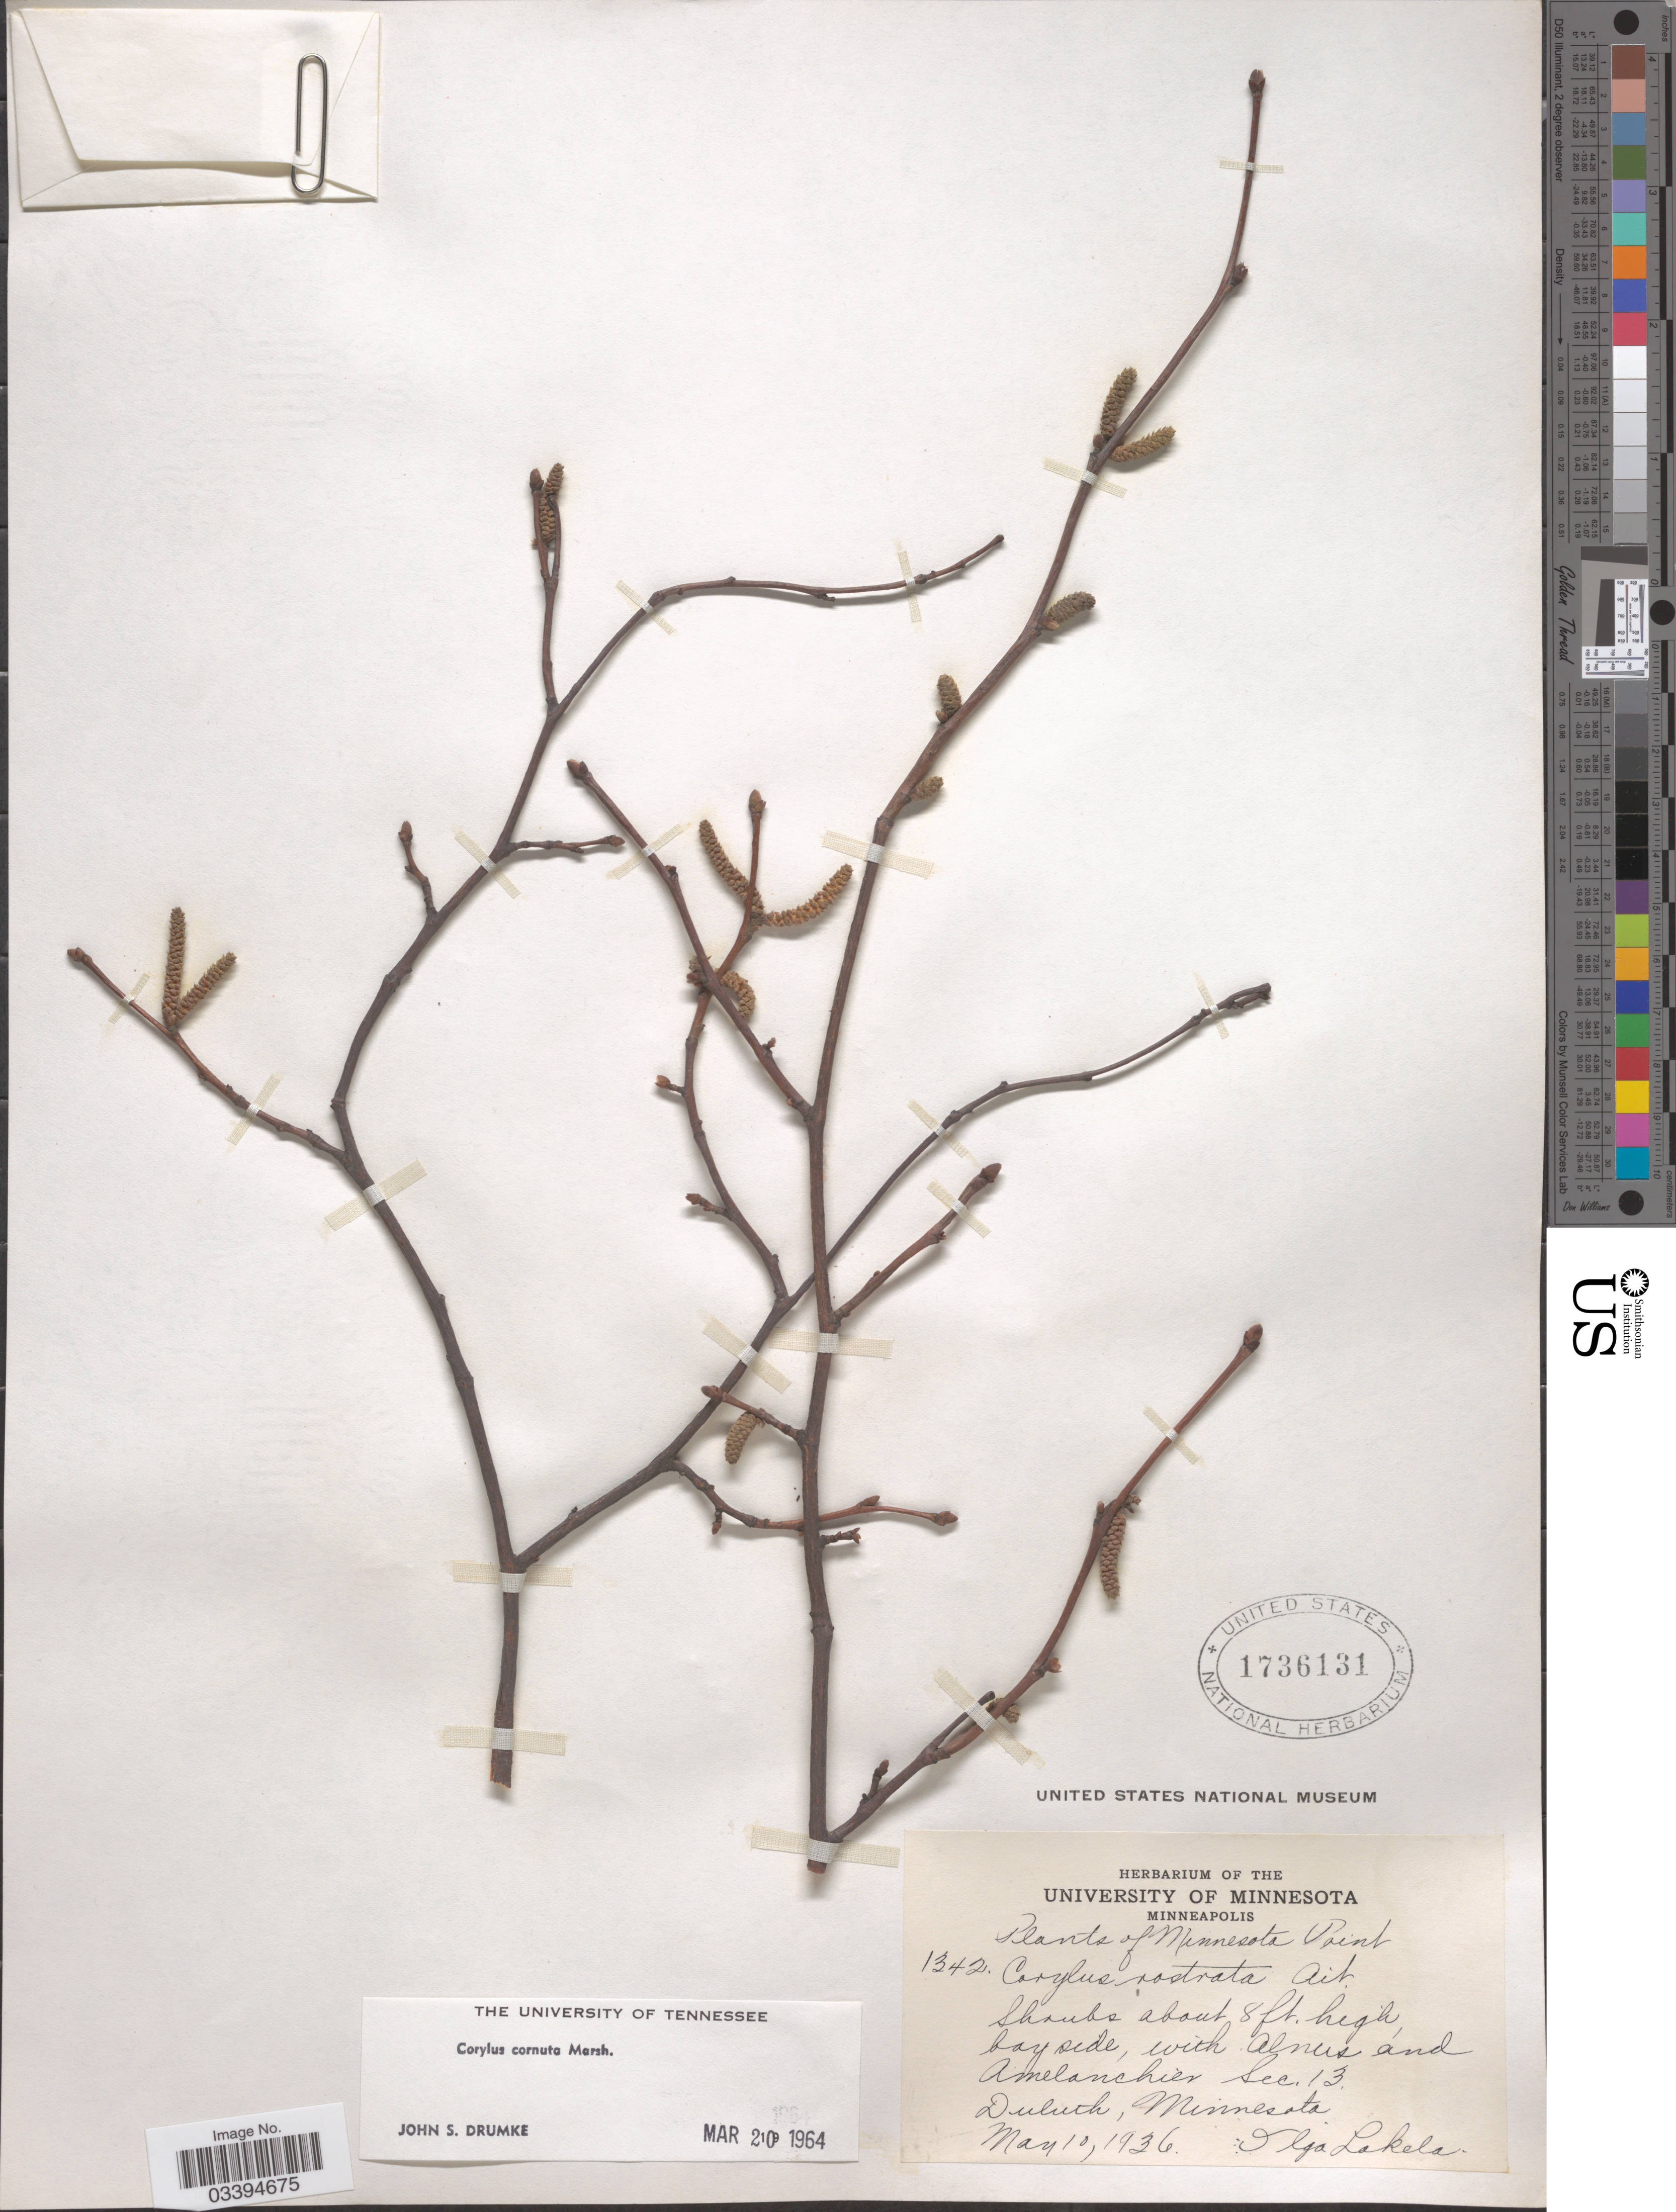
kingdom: Plantae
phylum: Tracheophyta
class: Magnoliopsida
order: Fagales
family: Betulaceae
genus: Corylus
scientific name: Corylus cornuta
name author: Marshall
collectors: O. K. Lakela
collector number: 1342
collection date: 1936-05-10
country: United States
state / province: Minnesota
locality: Minnesota Point, Sec. 13, Duluth.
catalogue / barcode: US 1736131